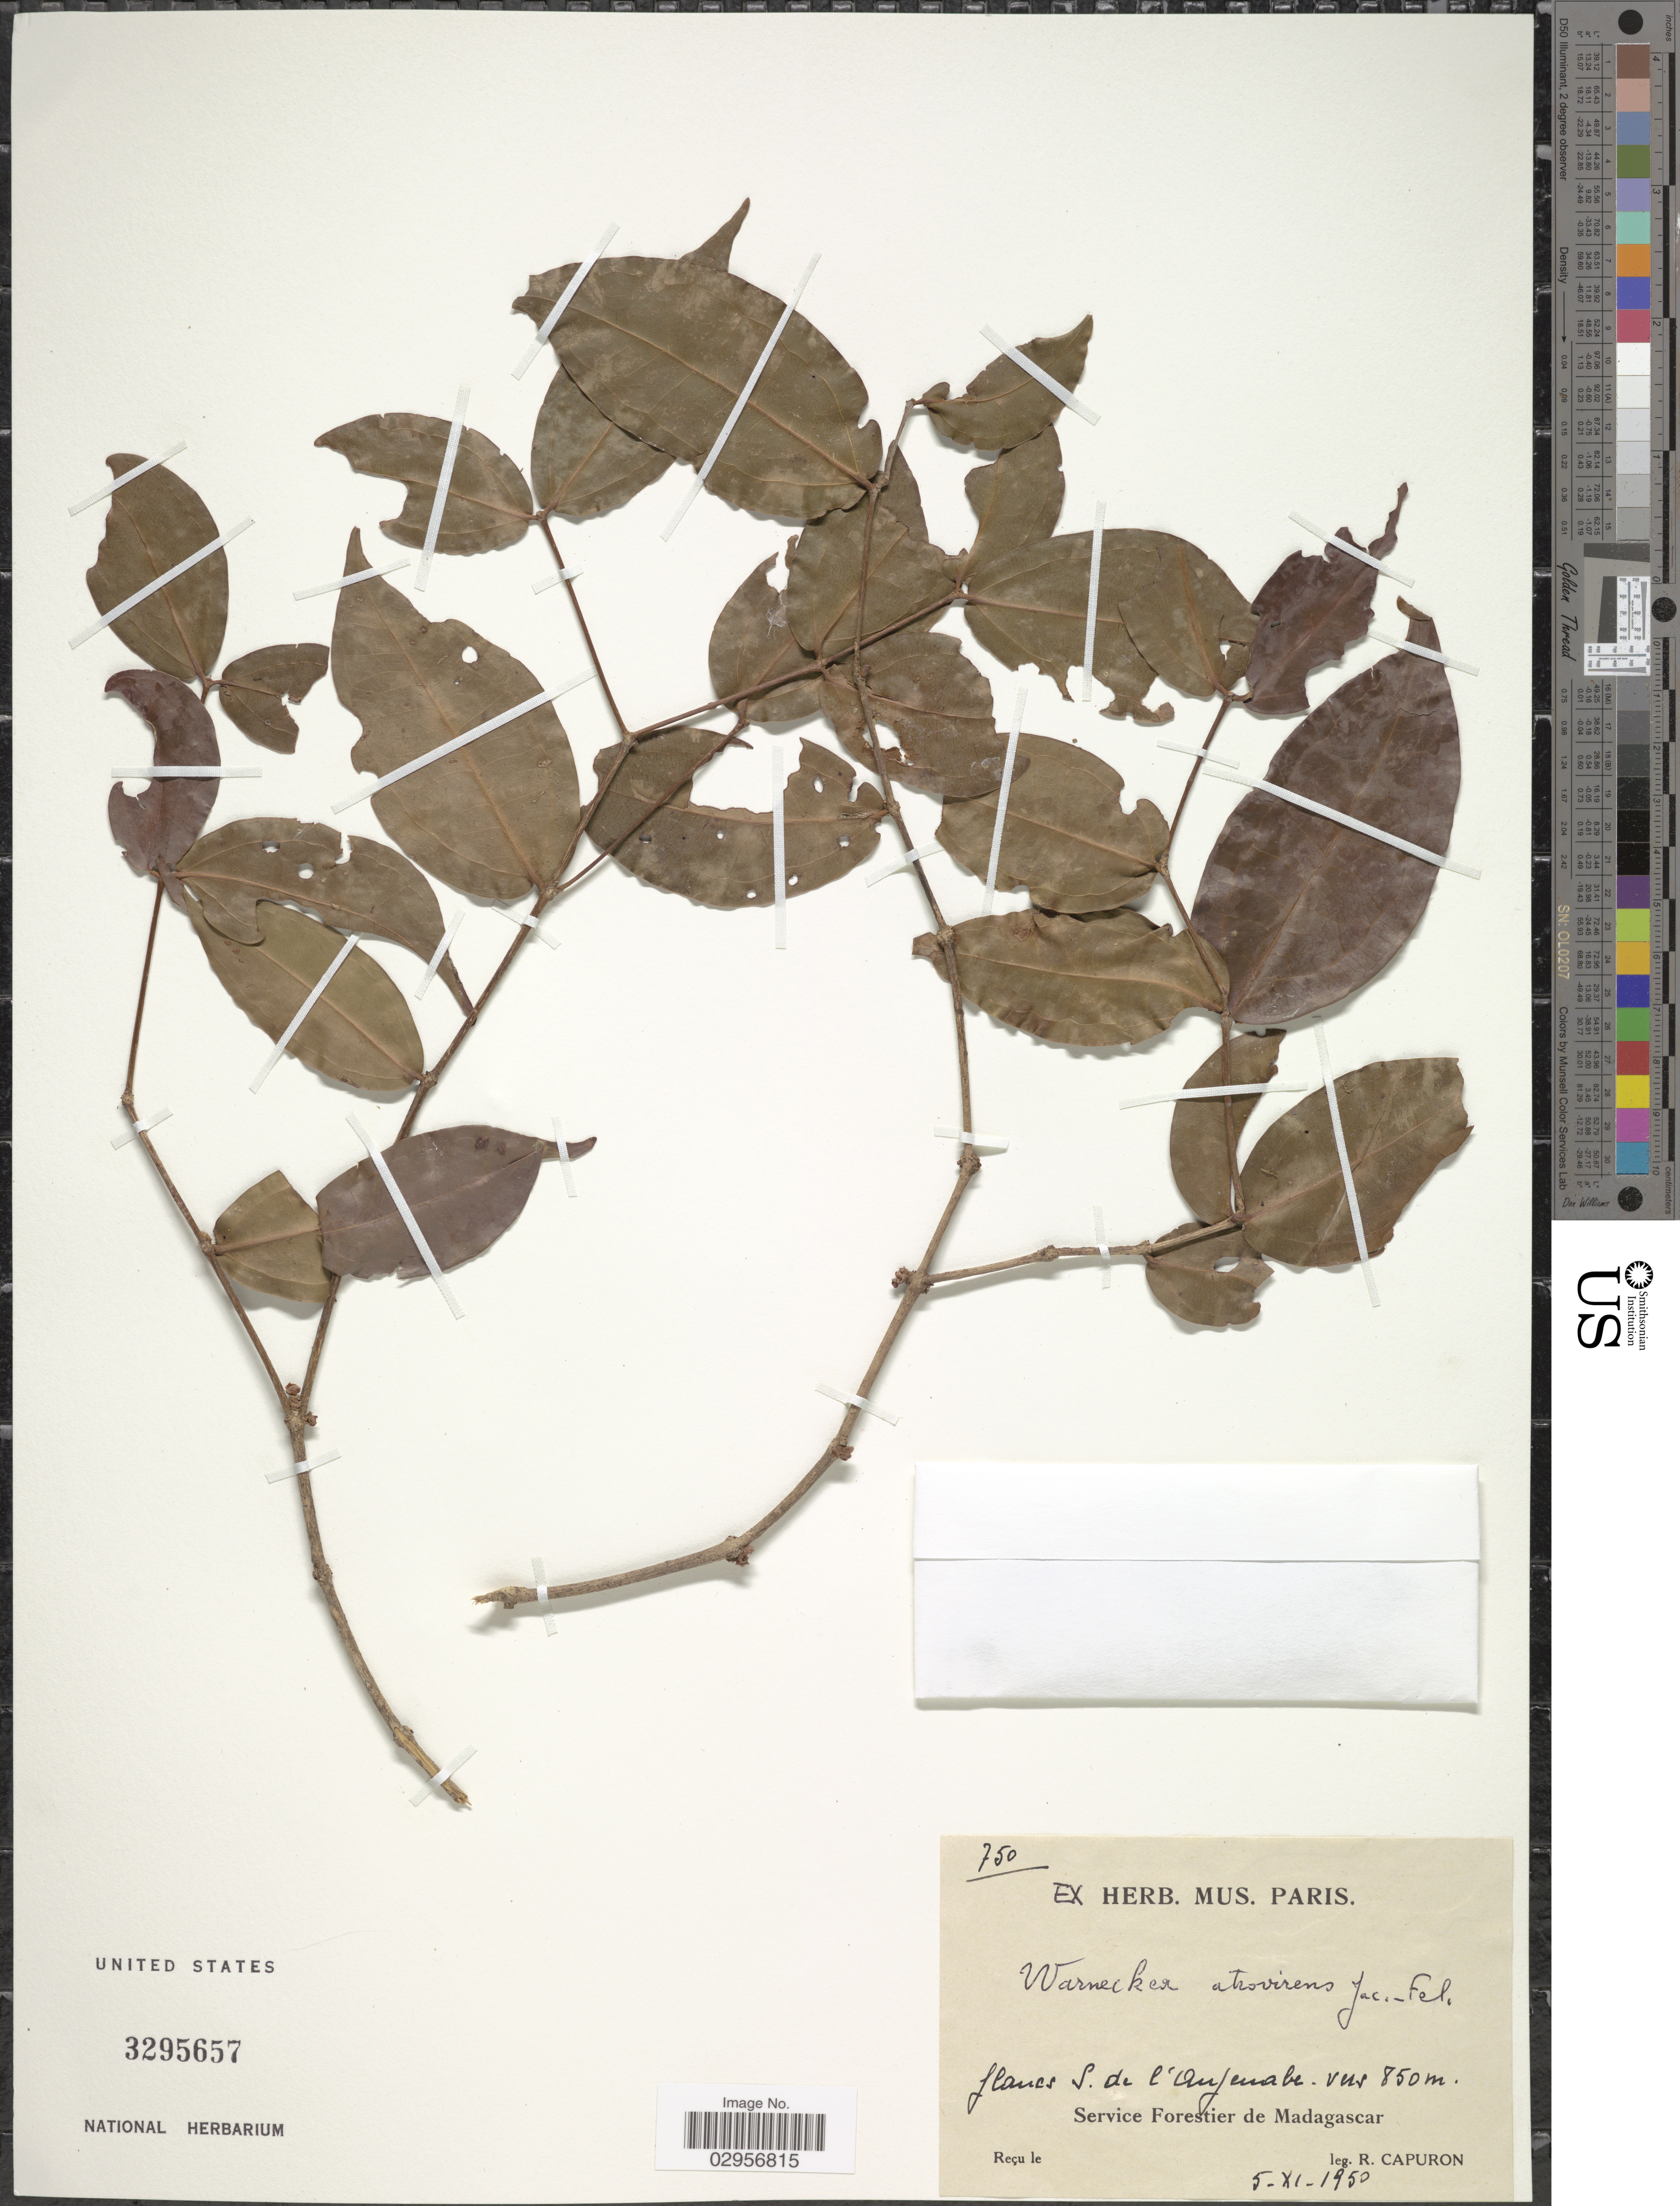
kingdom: Plantae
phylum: Tracheophyta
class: Magnoliopsida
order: Myrtales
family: Melastomataceae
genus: Warneckea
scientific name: Warneckea atrovirens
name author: Jacq.-Fél.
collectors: R. Capuron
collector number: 750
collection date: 1950-11-05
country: Madagascar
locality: Flancs S. de l'Aufemabe, Service Forestier de Madagascar.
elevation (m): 850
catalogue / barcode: US 3295657